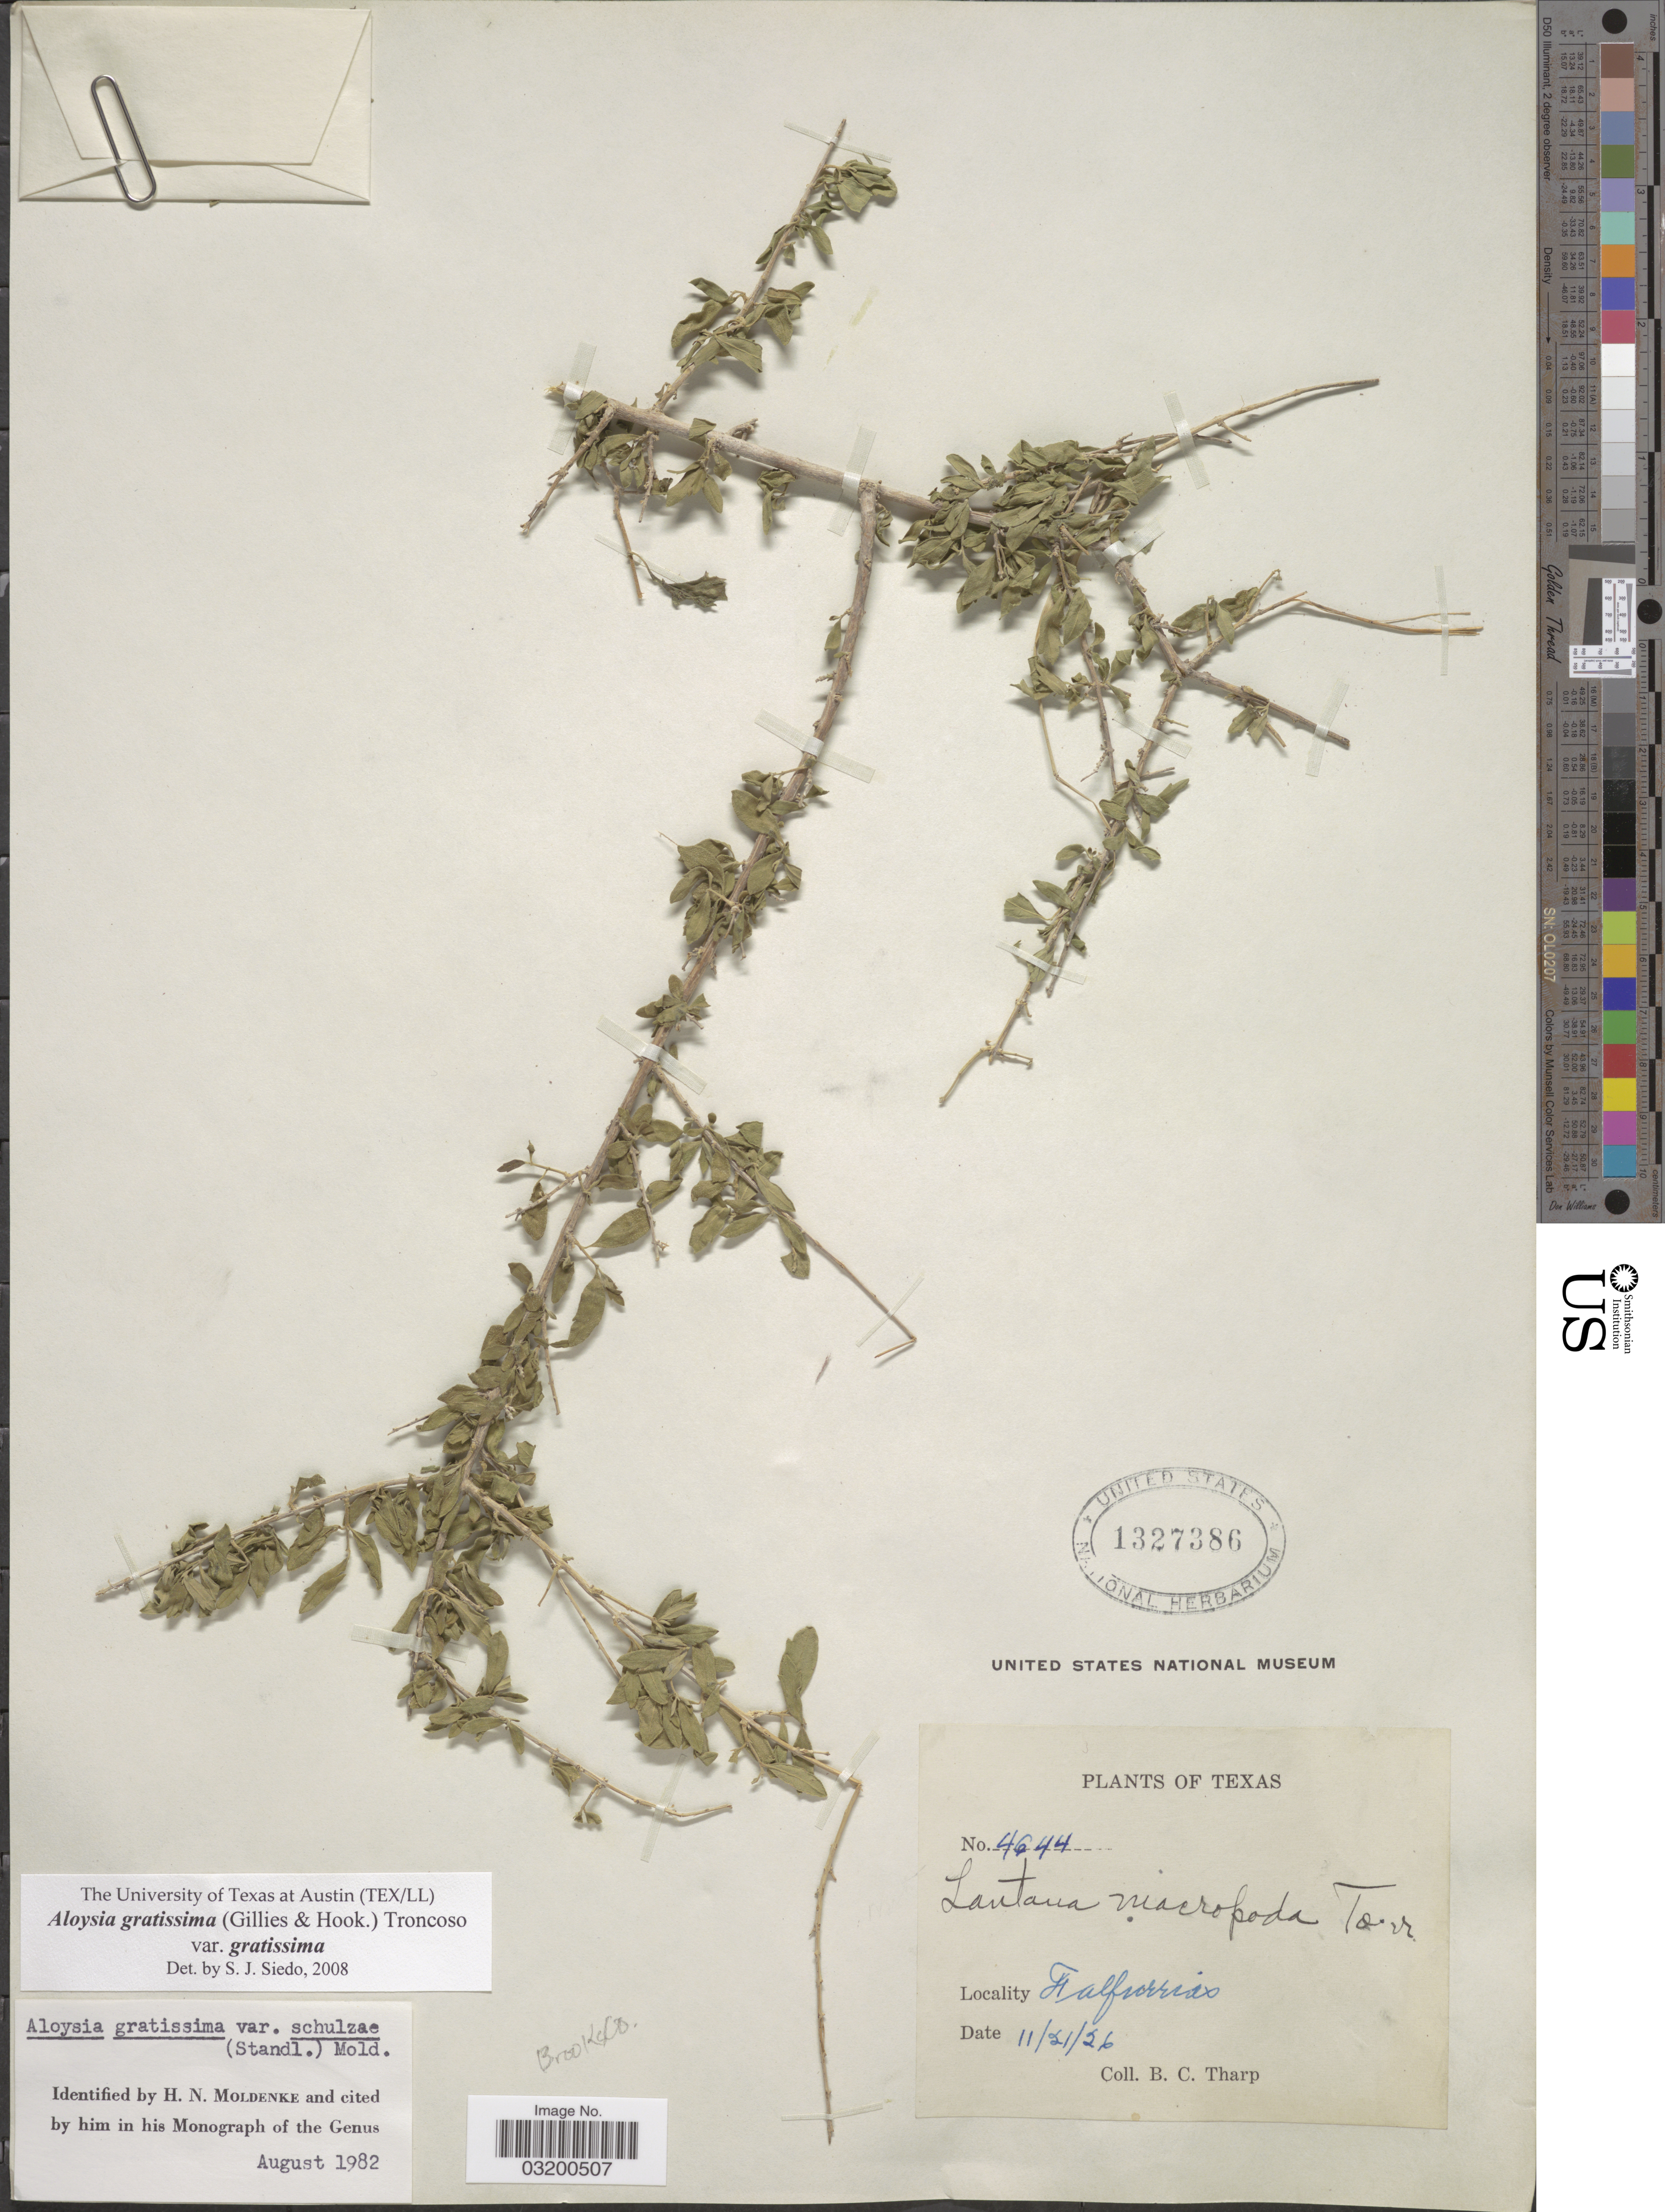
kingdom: Plantae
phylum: Tracheophyta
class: Magnoliopsida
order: Lamiales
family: Verbenaceae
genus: Aloysia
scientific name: Aloysia gratissima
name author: (Gillies & Hook.) Tronc.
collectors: B. C. Tharp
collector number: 4644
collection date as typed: Transcribed d/m/y: 21/11/26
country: United States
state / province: Texas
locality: Falfurrias. Brooks Co.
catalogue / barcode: US 1327386